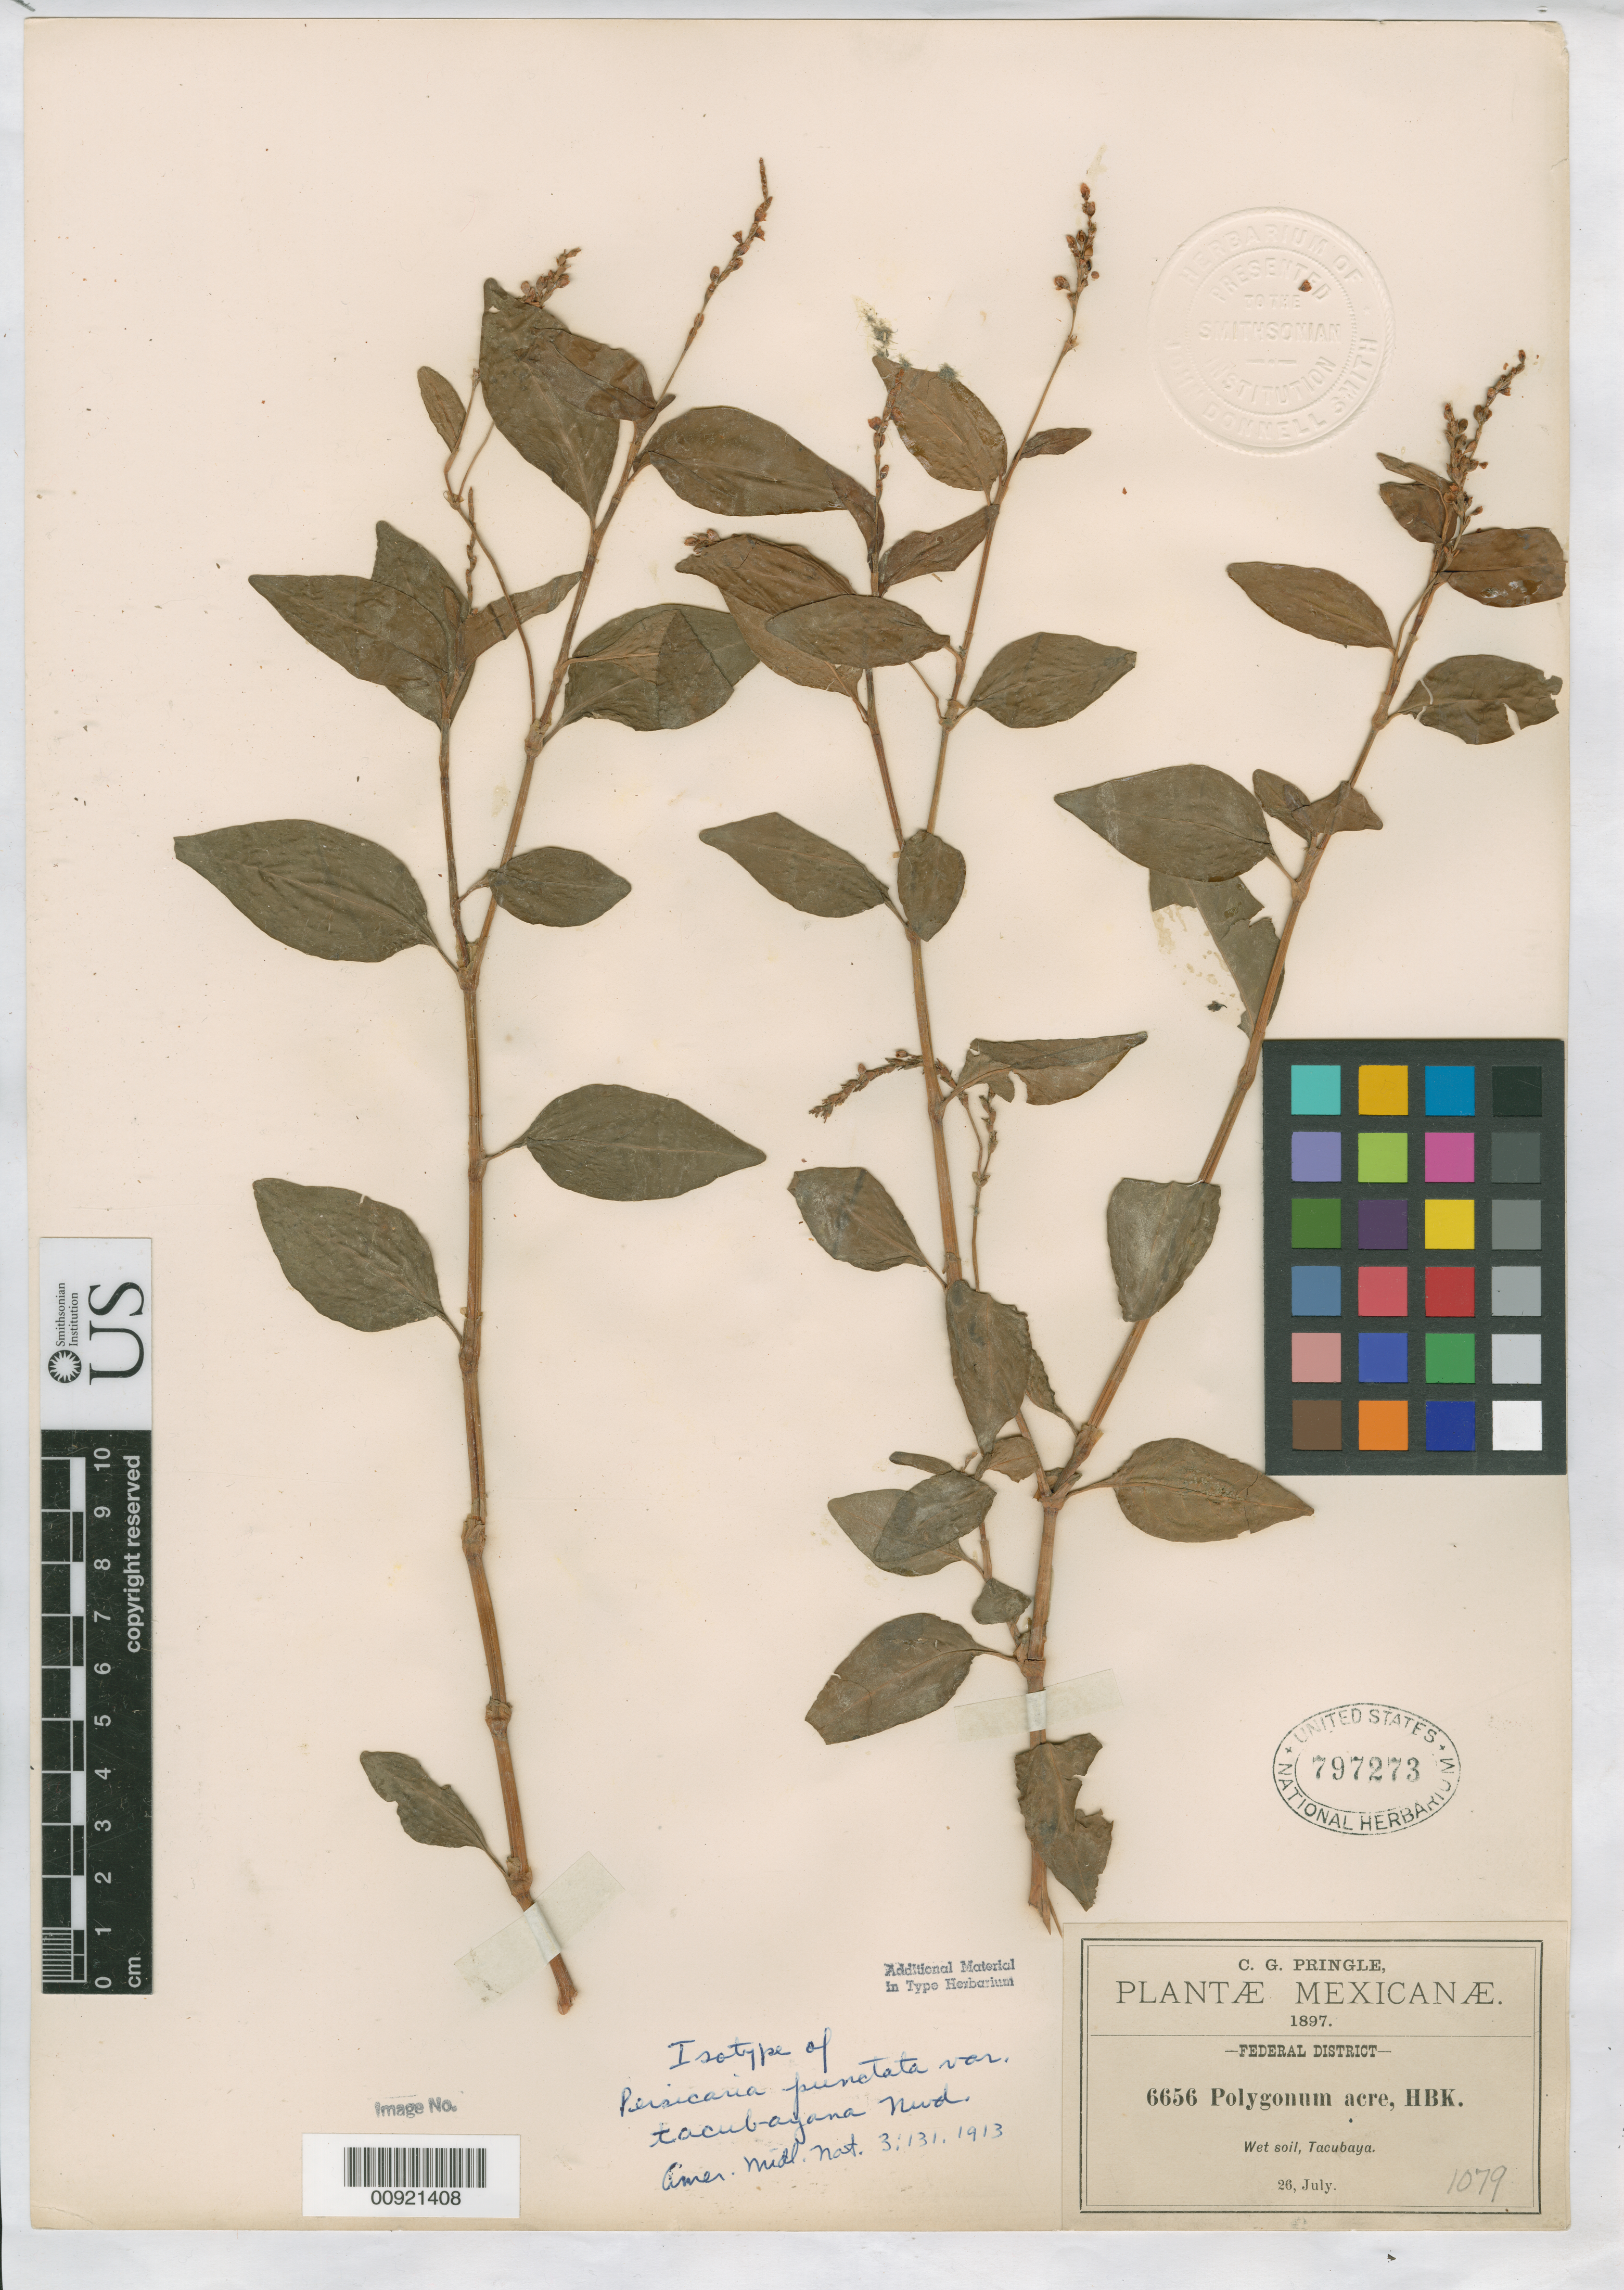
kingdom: Plantae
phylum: Tracheophyta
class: Magnoliopsida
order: Caryophyllales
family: Polygonaceae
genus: Persicaria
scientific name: Persicaria punctata var. tacubayana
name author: Nieuwl.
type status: Isotype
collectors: C. G. Pringle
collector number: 6656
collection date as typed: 26 Jul 1897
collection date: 1897-07-26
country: Mexico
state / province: Distrito Federal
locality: Tacubaya.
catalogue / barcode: US 797273